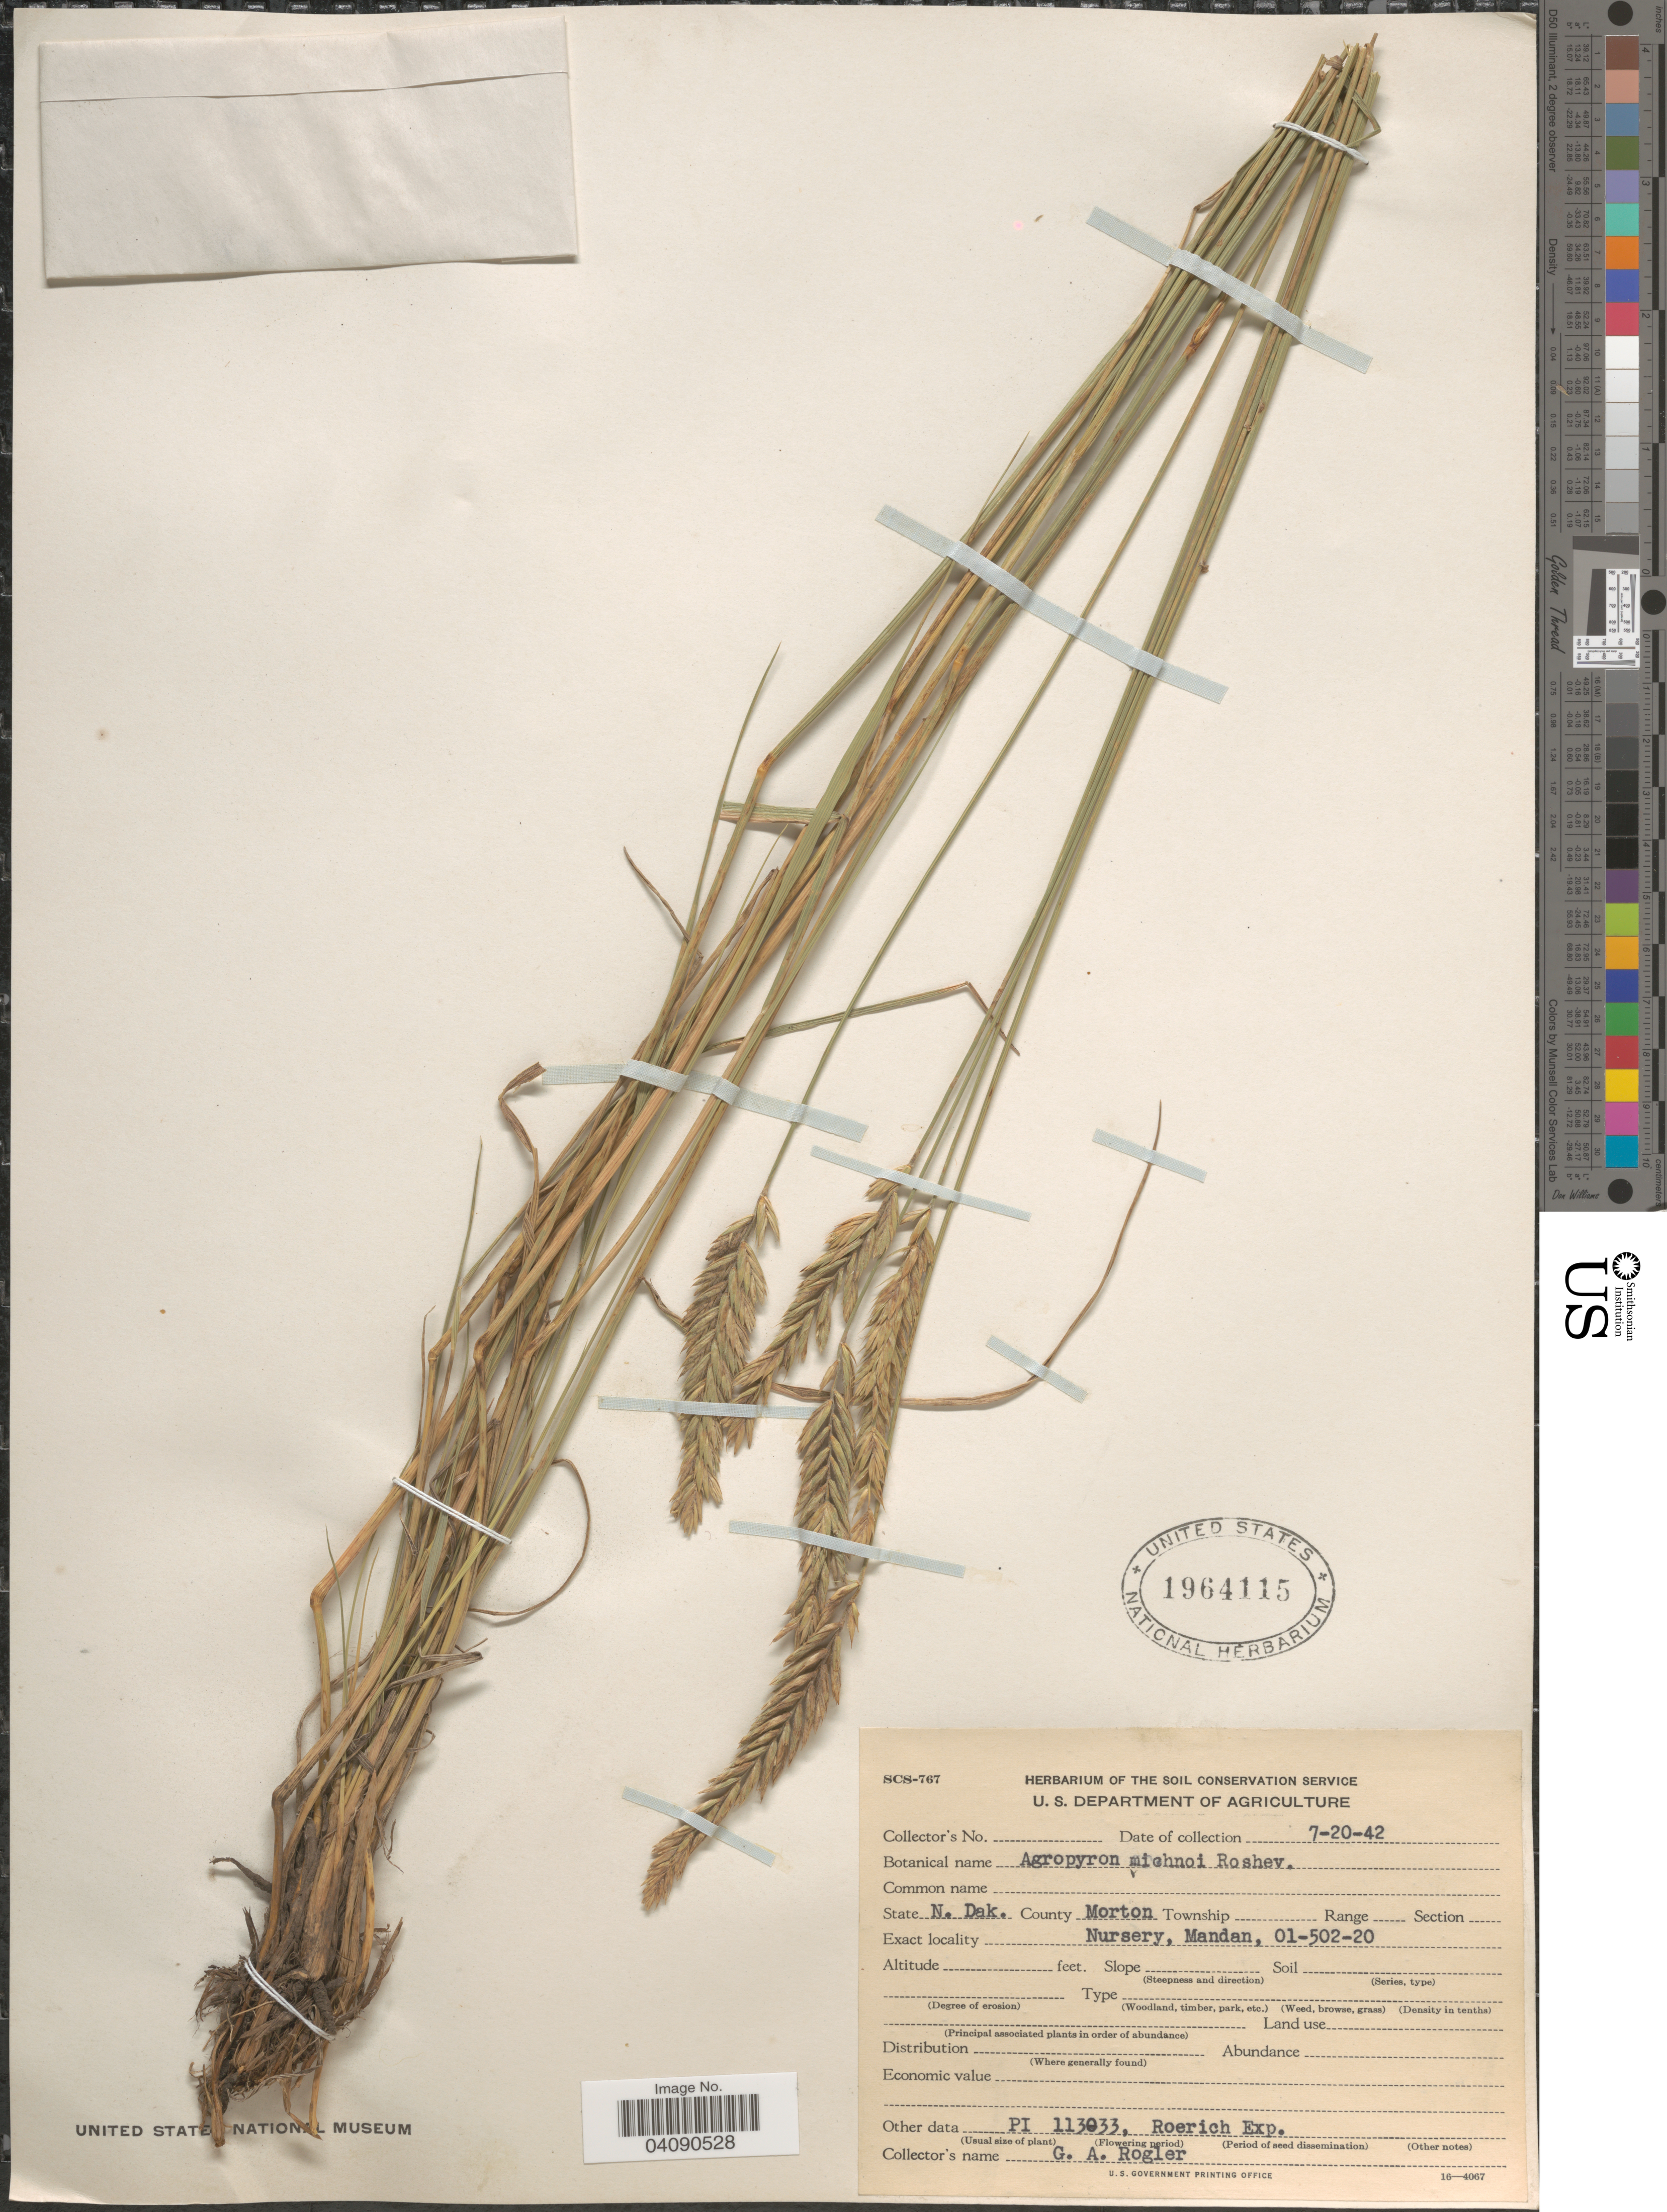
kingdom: Plantae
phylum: Tracheophyta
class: Liliopsida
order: Poales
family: Poaceae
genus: Agropyron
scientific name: Agropyron sp.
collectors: G. Rogler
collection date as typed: Transcribed d/m/y: 20/7/42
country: United States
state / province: North Dakota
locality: County Morton. Nursery, Mandan, 01-502-20. Roerich Exp.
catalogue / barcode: US 1964115